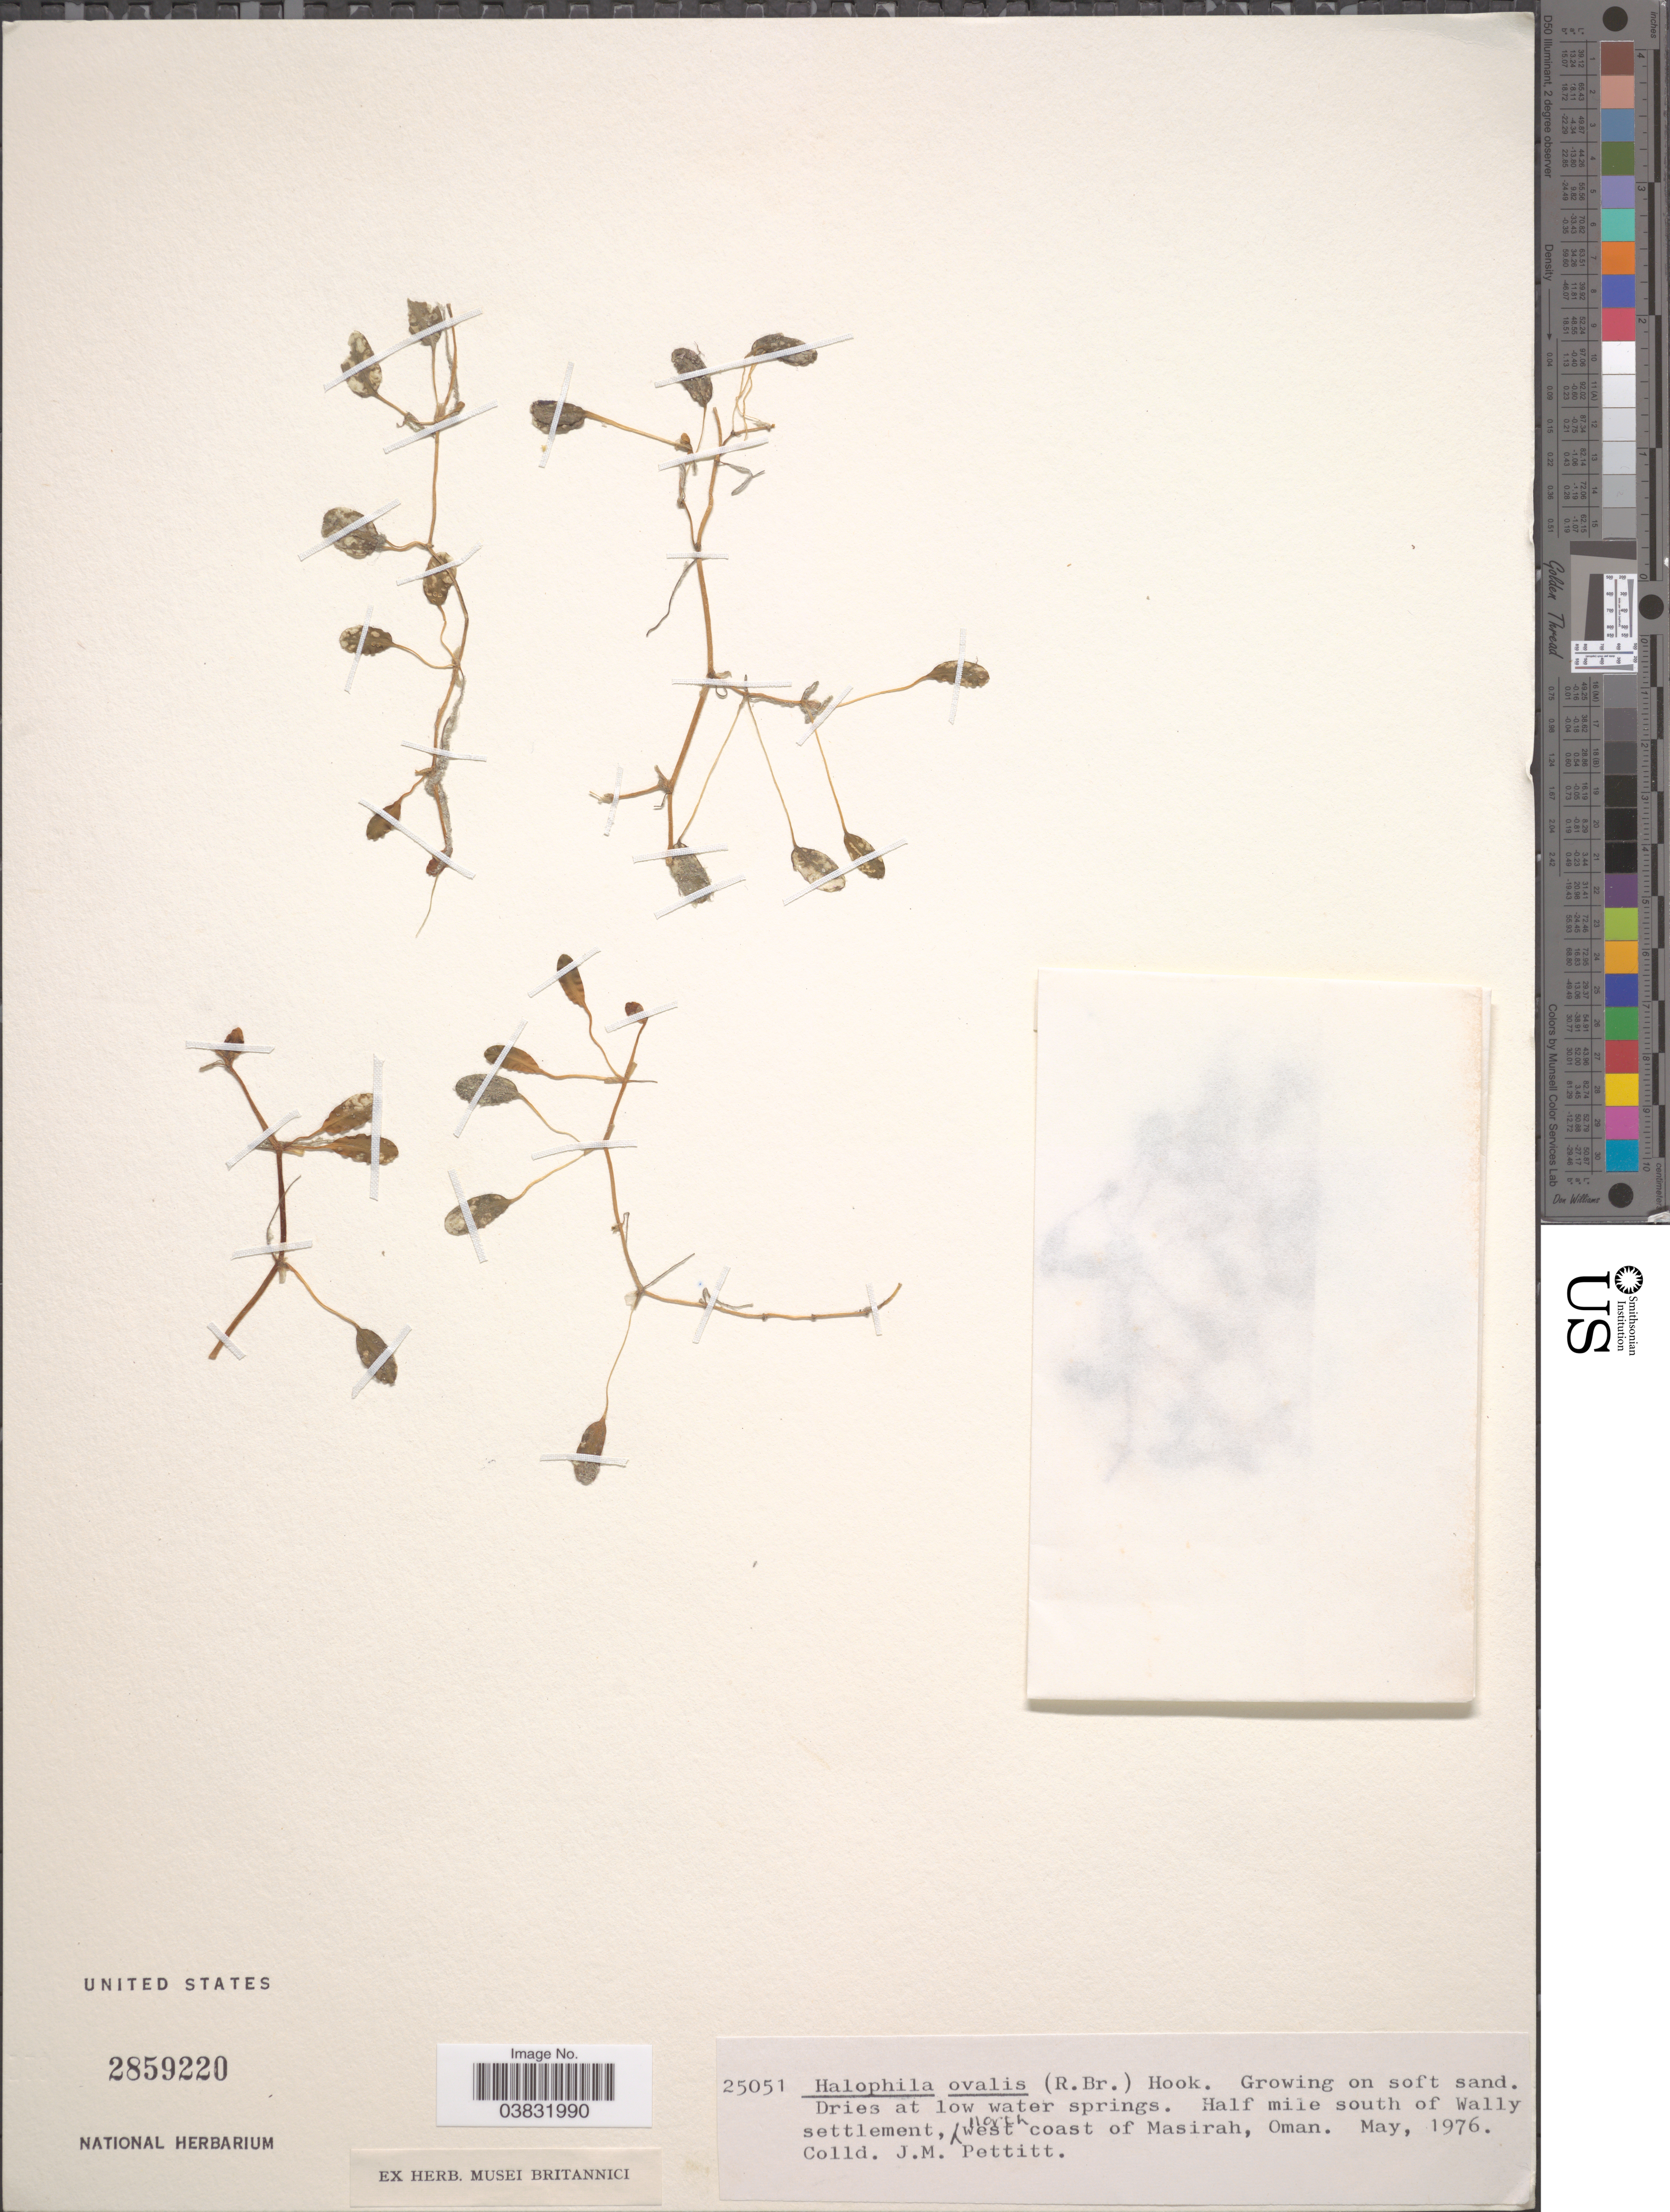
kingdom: Plantae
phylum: Tracheophyta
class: Liliopsida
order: Alismatales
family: Hydrocharitaceae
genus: Halophila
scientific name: Halophila ovalis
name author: (R. Br.) Hook. f.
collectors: J. Pettitt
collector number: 25051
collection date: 1976-05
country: Oman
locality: Half mile south of Wally settlement, north west coast of Masirah.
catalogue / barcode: US 2859220